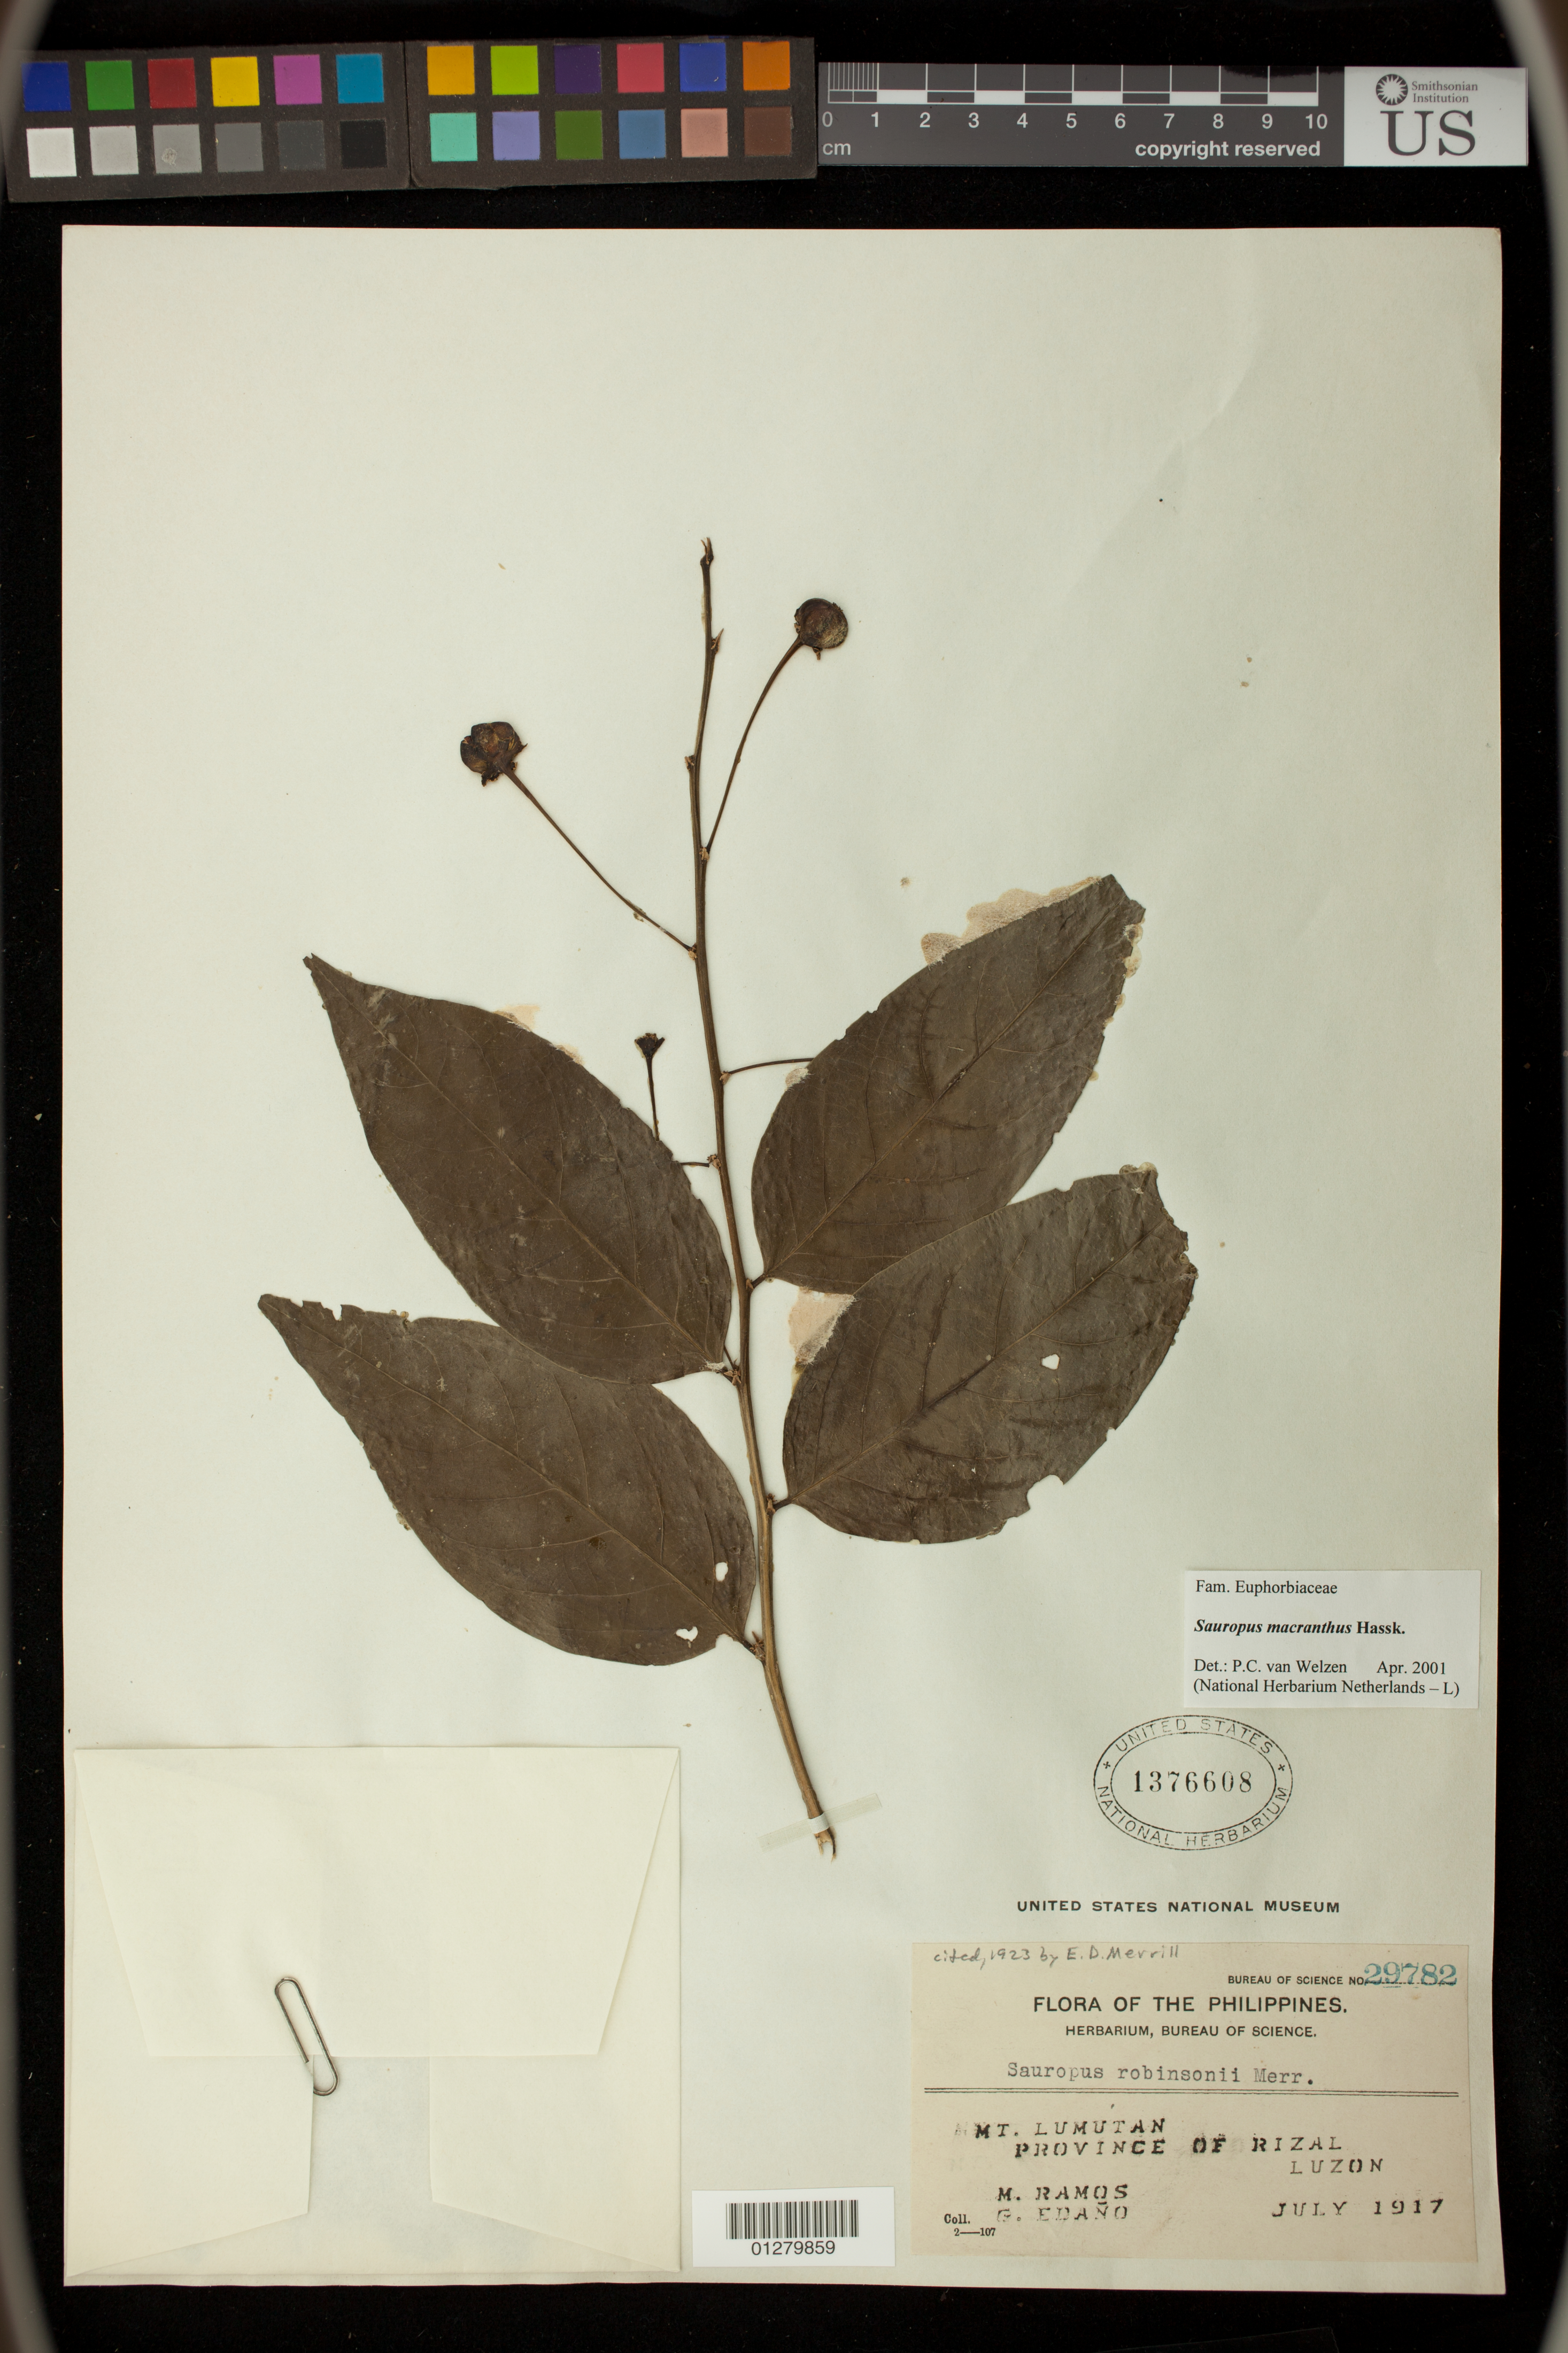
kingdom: Plantae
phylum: Tracheophyta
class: Magnoliopsida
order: Malpighiales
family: Phyllanthaceae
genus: Sauropus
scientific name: Sauropus macranthus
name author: Hassk.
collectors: M. Ramos & G. Edaño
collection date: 1917-07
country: Philippines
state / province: Calabarzon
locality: Mt. Lumutan.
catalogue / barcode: US 1376608